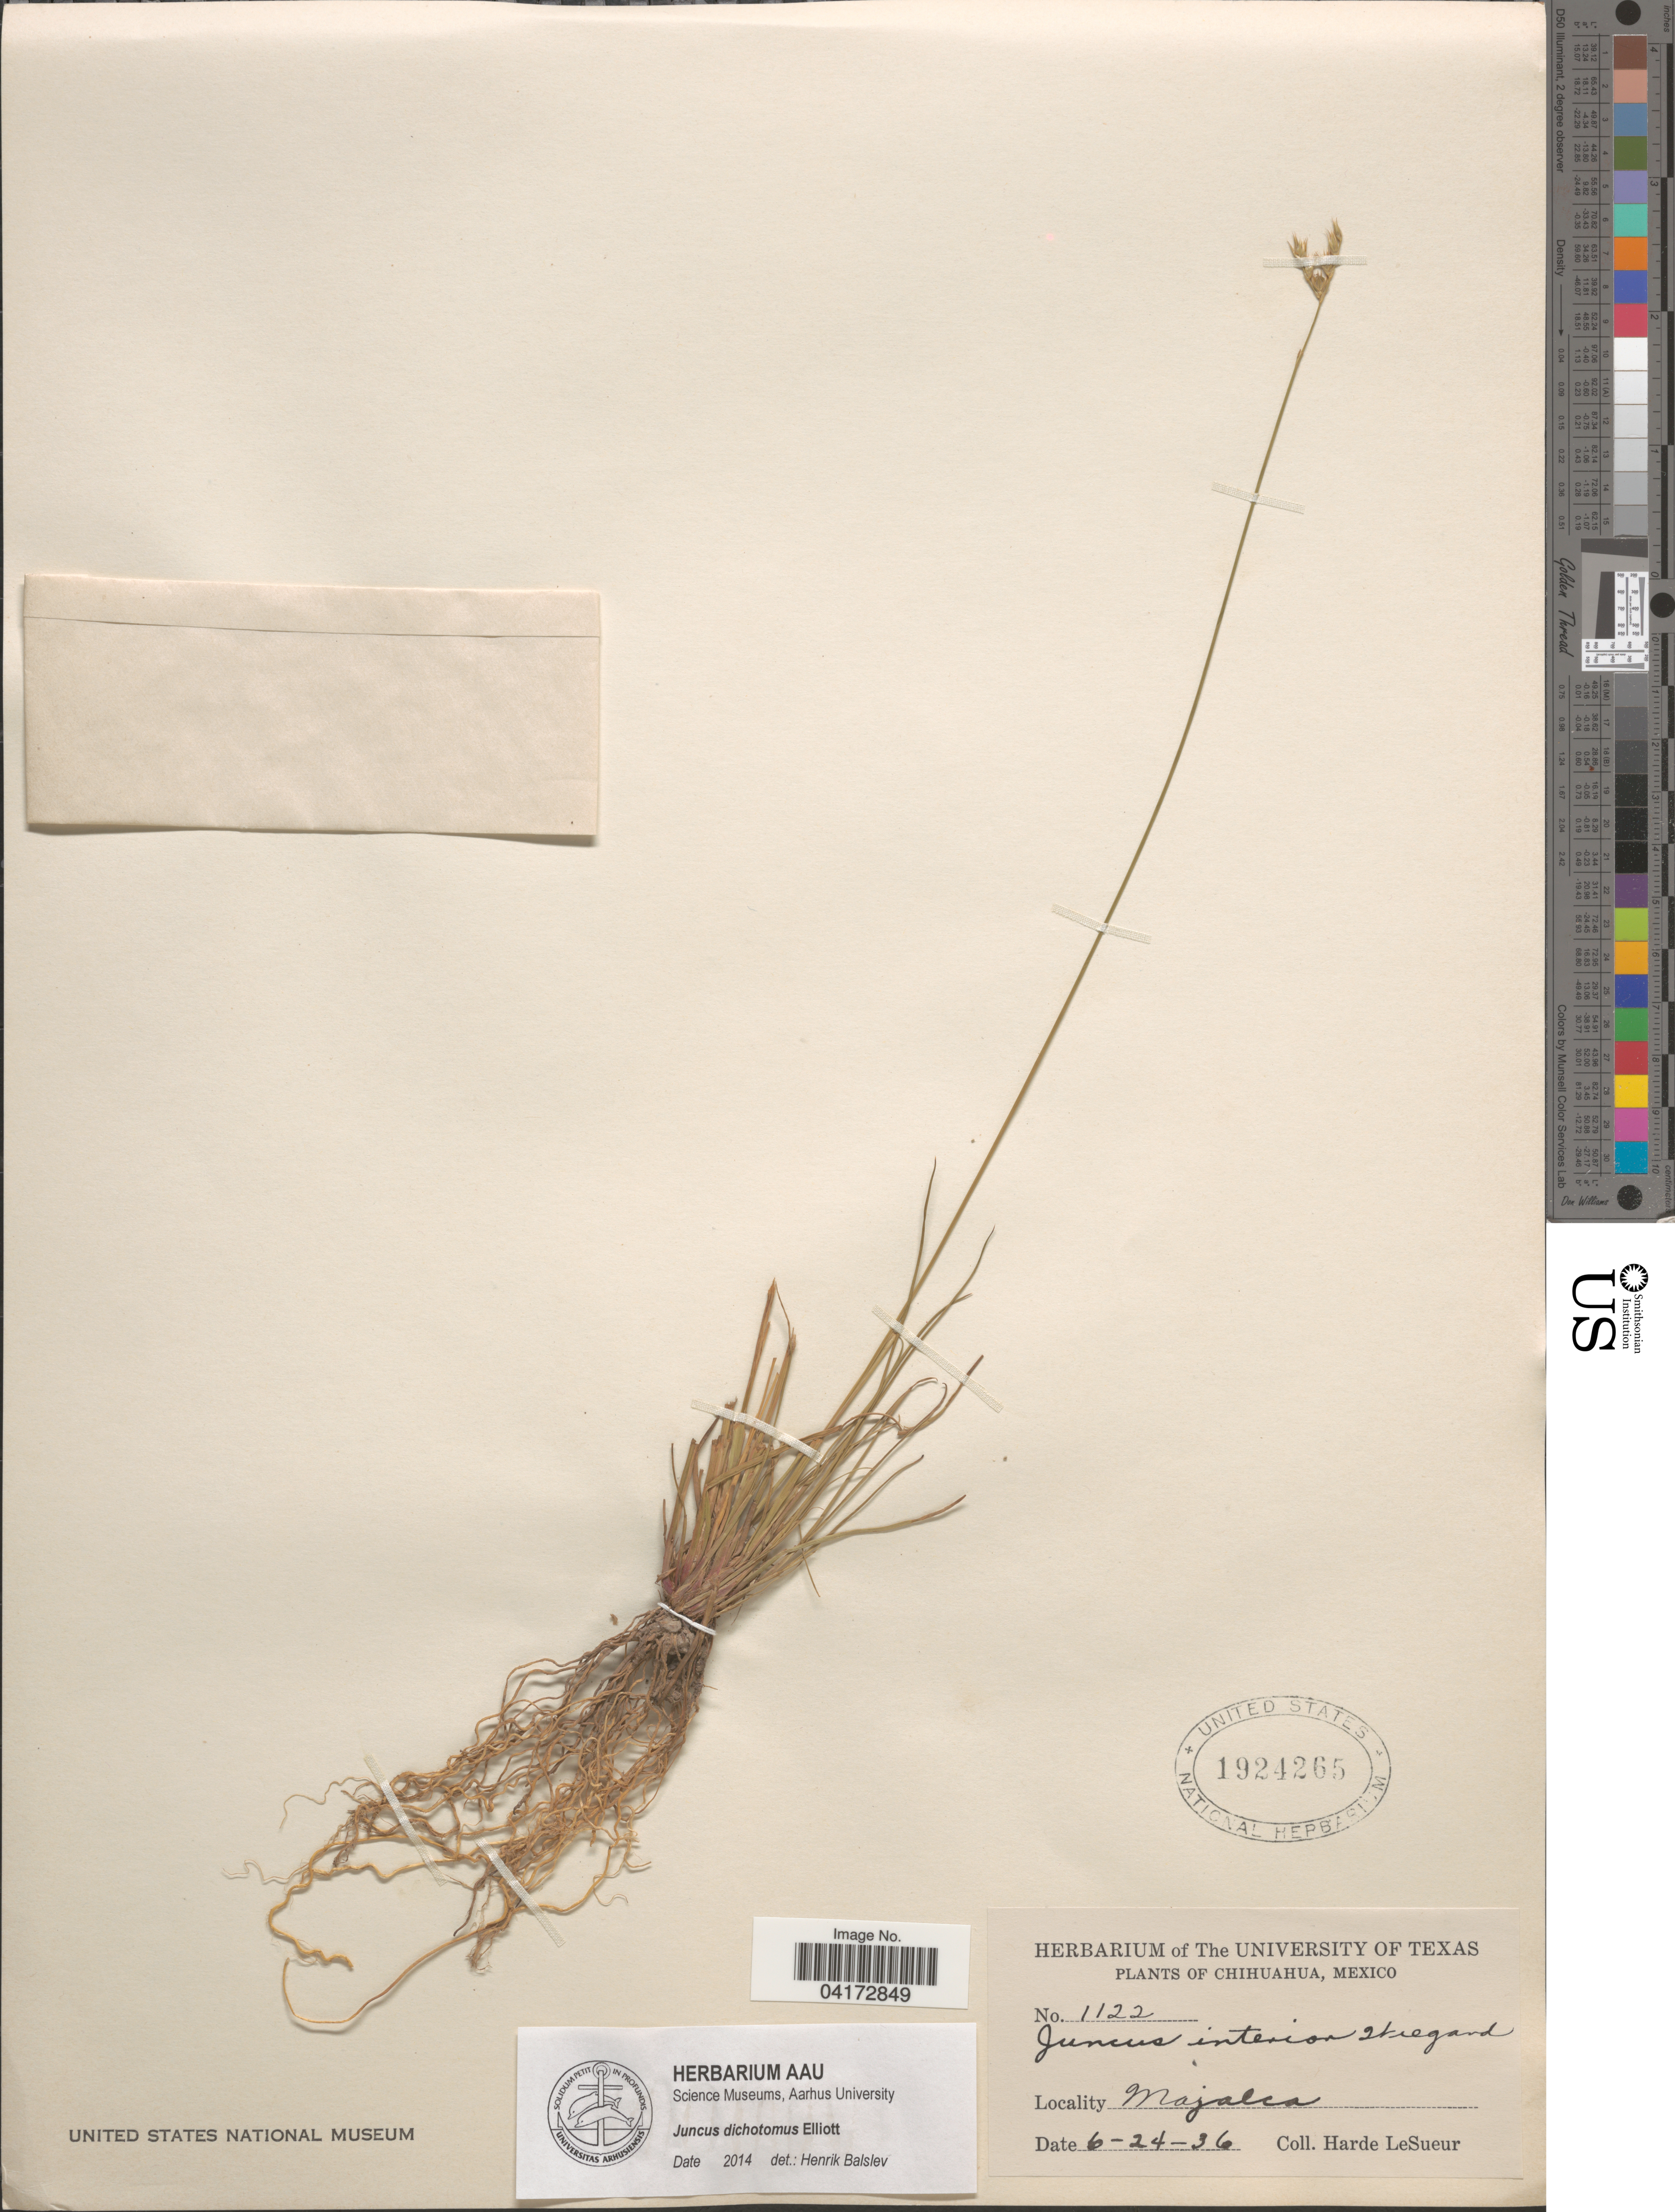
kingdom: Plantae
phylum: Tracheophyta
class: Liliopsida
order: Poales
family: Juncaceae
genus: Juncus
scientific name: Juncus dichotomus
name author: Elliott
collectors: H. LeSueur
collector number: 1122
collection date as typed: Transcribed d/m/y: 24/6/36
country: Mexico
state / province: Chihuahua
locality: Majalca.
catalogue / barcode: US 1924265